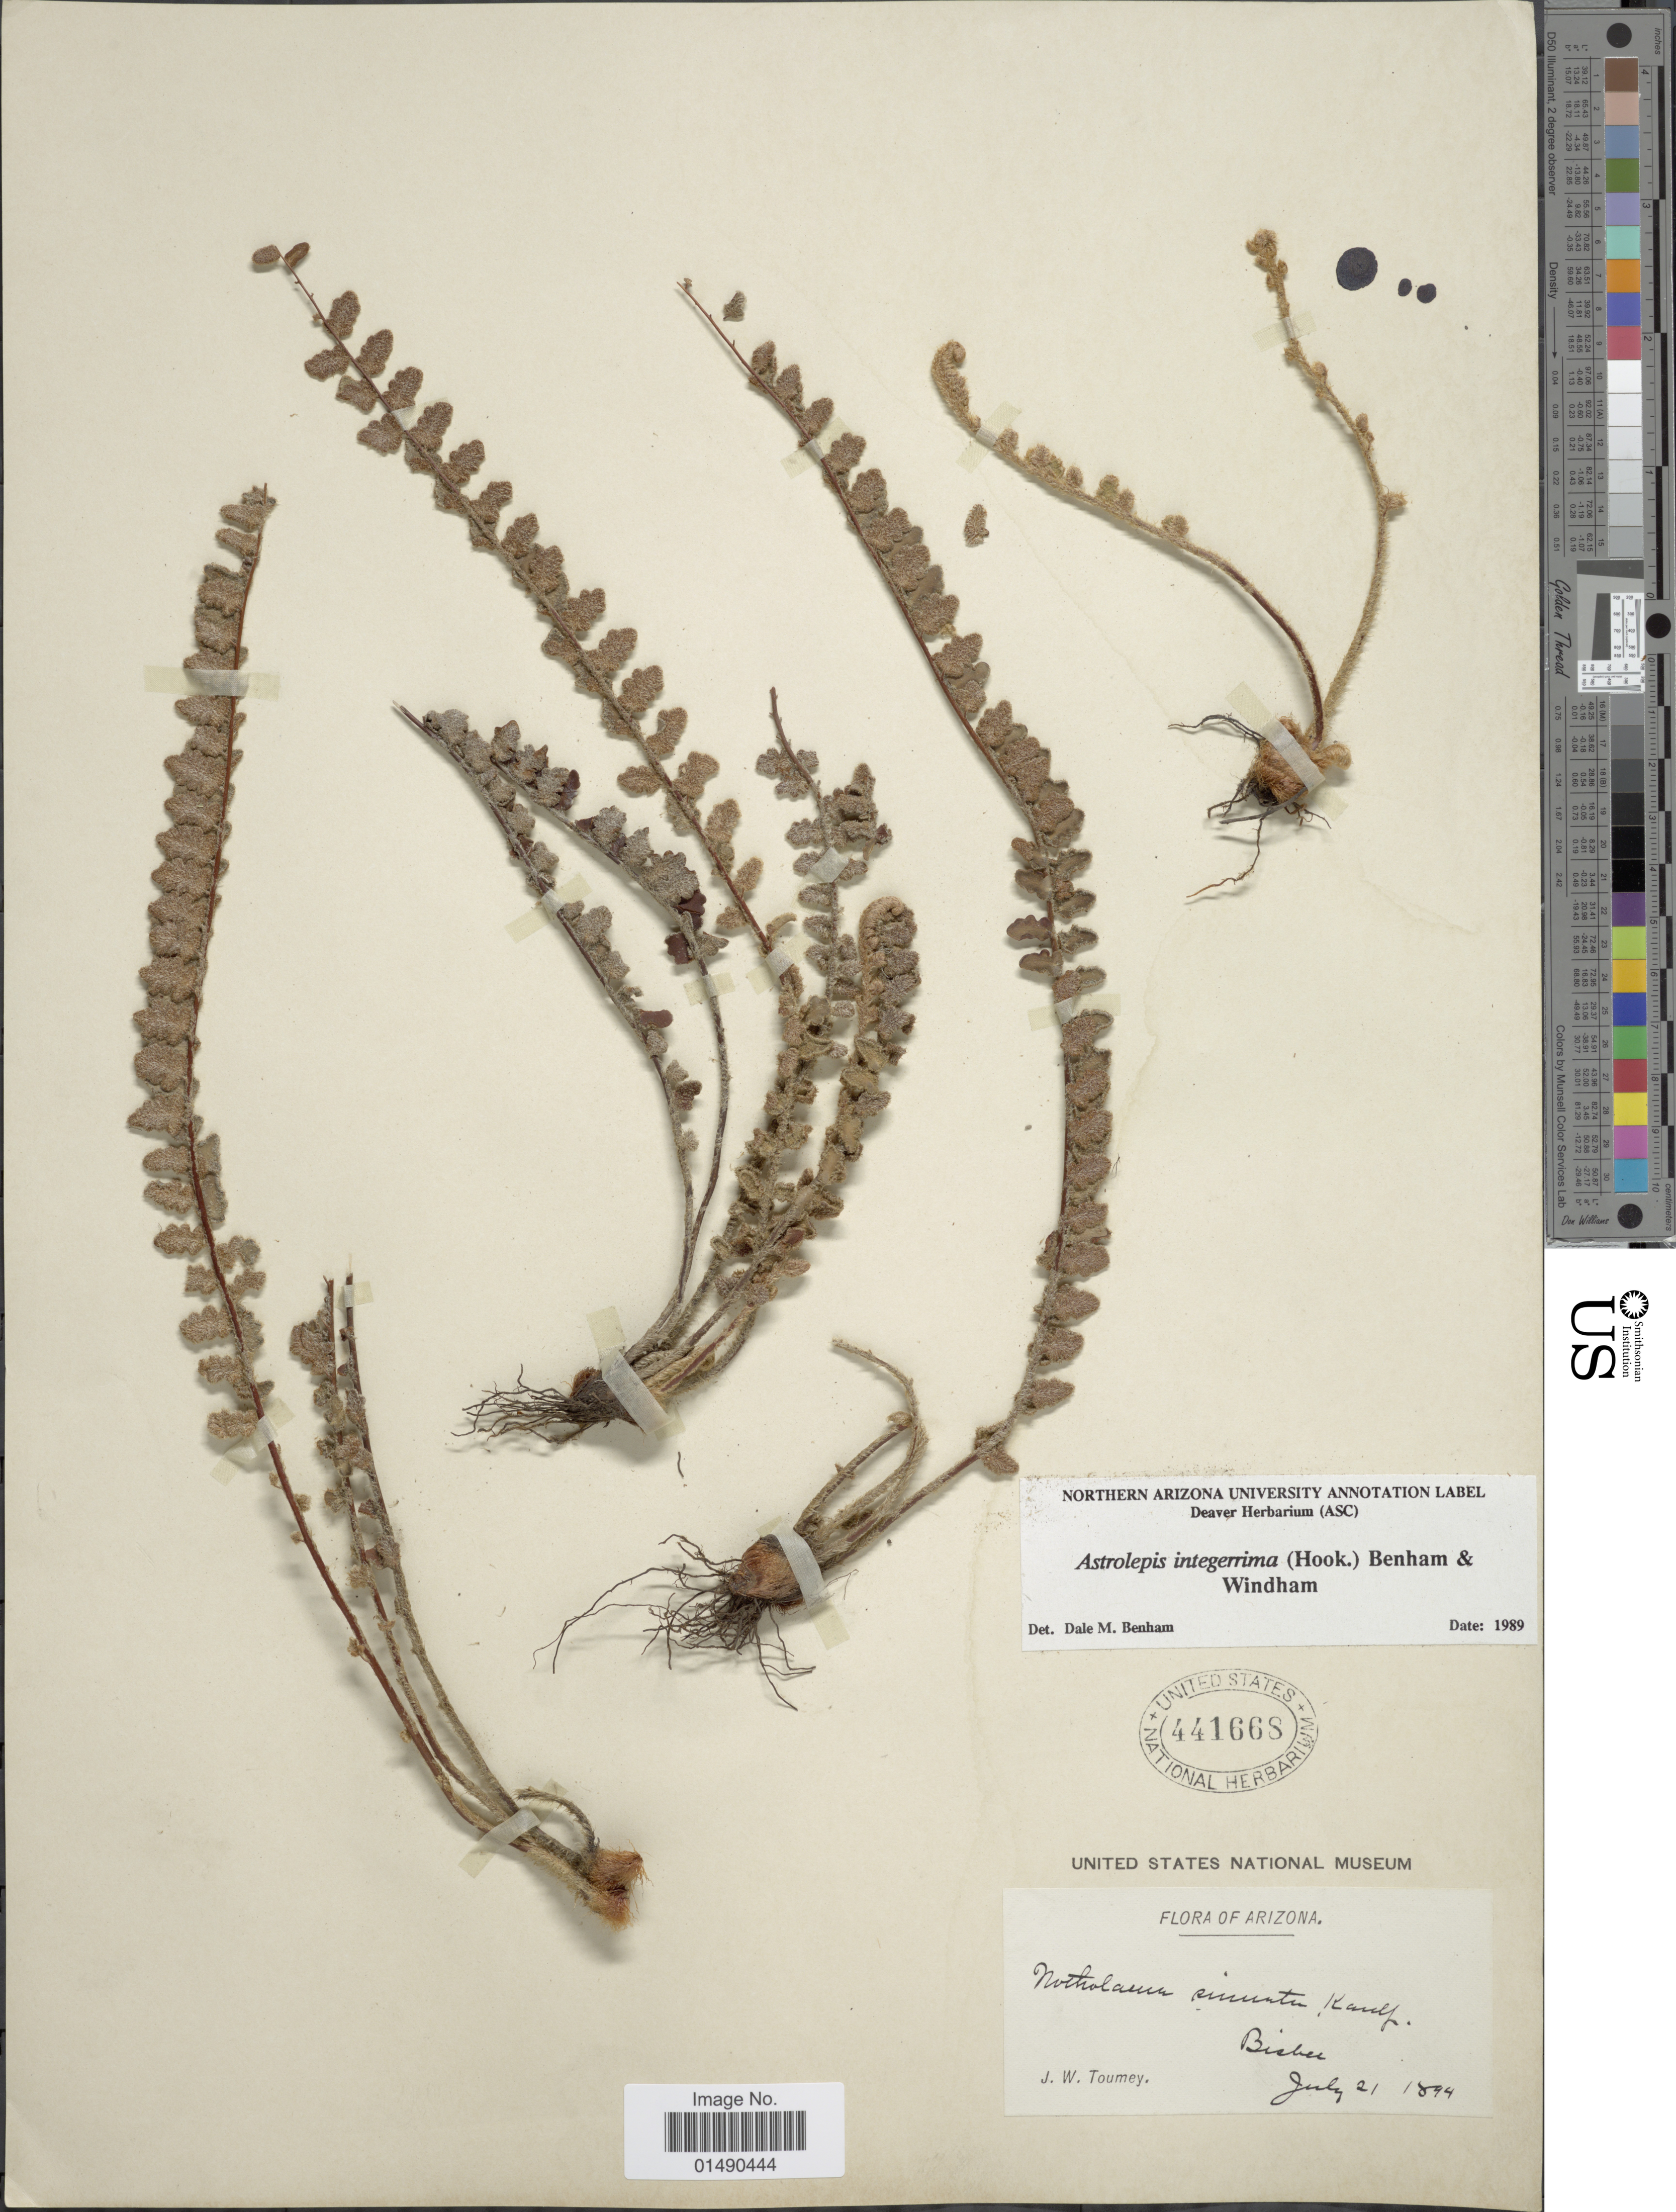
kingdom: Plantae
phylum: Tracheophyta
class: Polypodiopsida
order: Polypodiales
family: Pteridaceae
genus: Astrolepis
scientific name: Astrolepis integerrima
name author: (Hook.) D.M. Benham & Windham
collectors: J. W. Toumey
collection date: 1844-07-21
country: United States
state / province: Arizona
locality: Bisbee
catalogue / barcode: US 441668